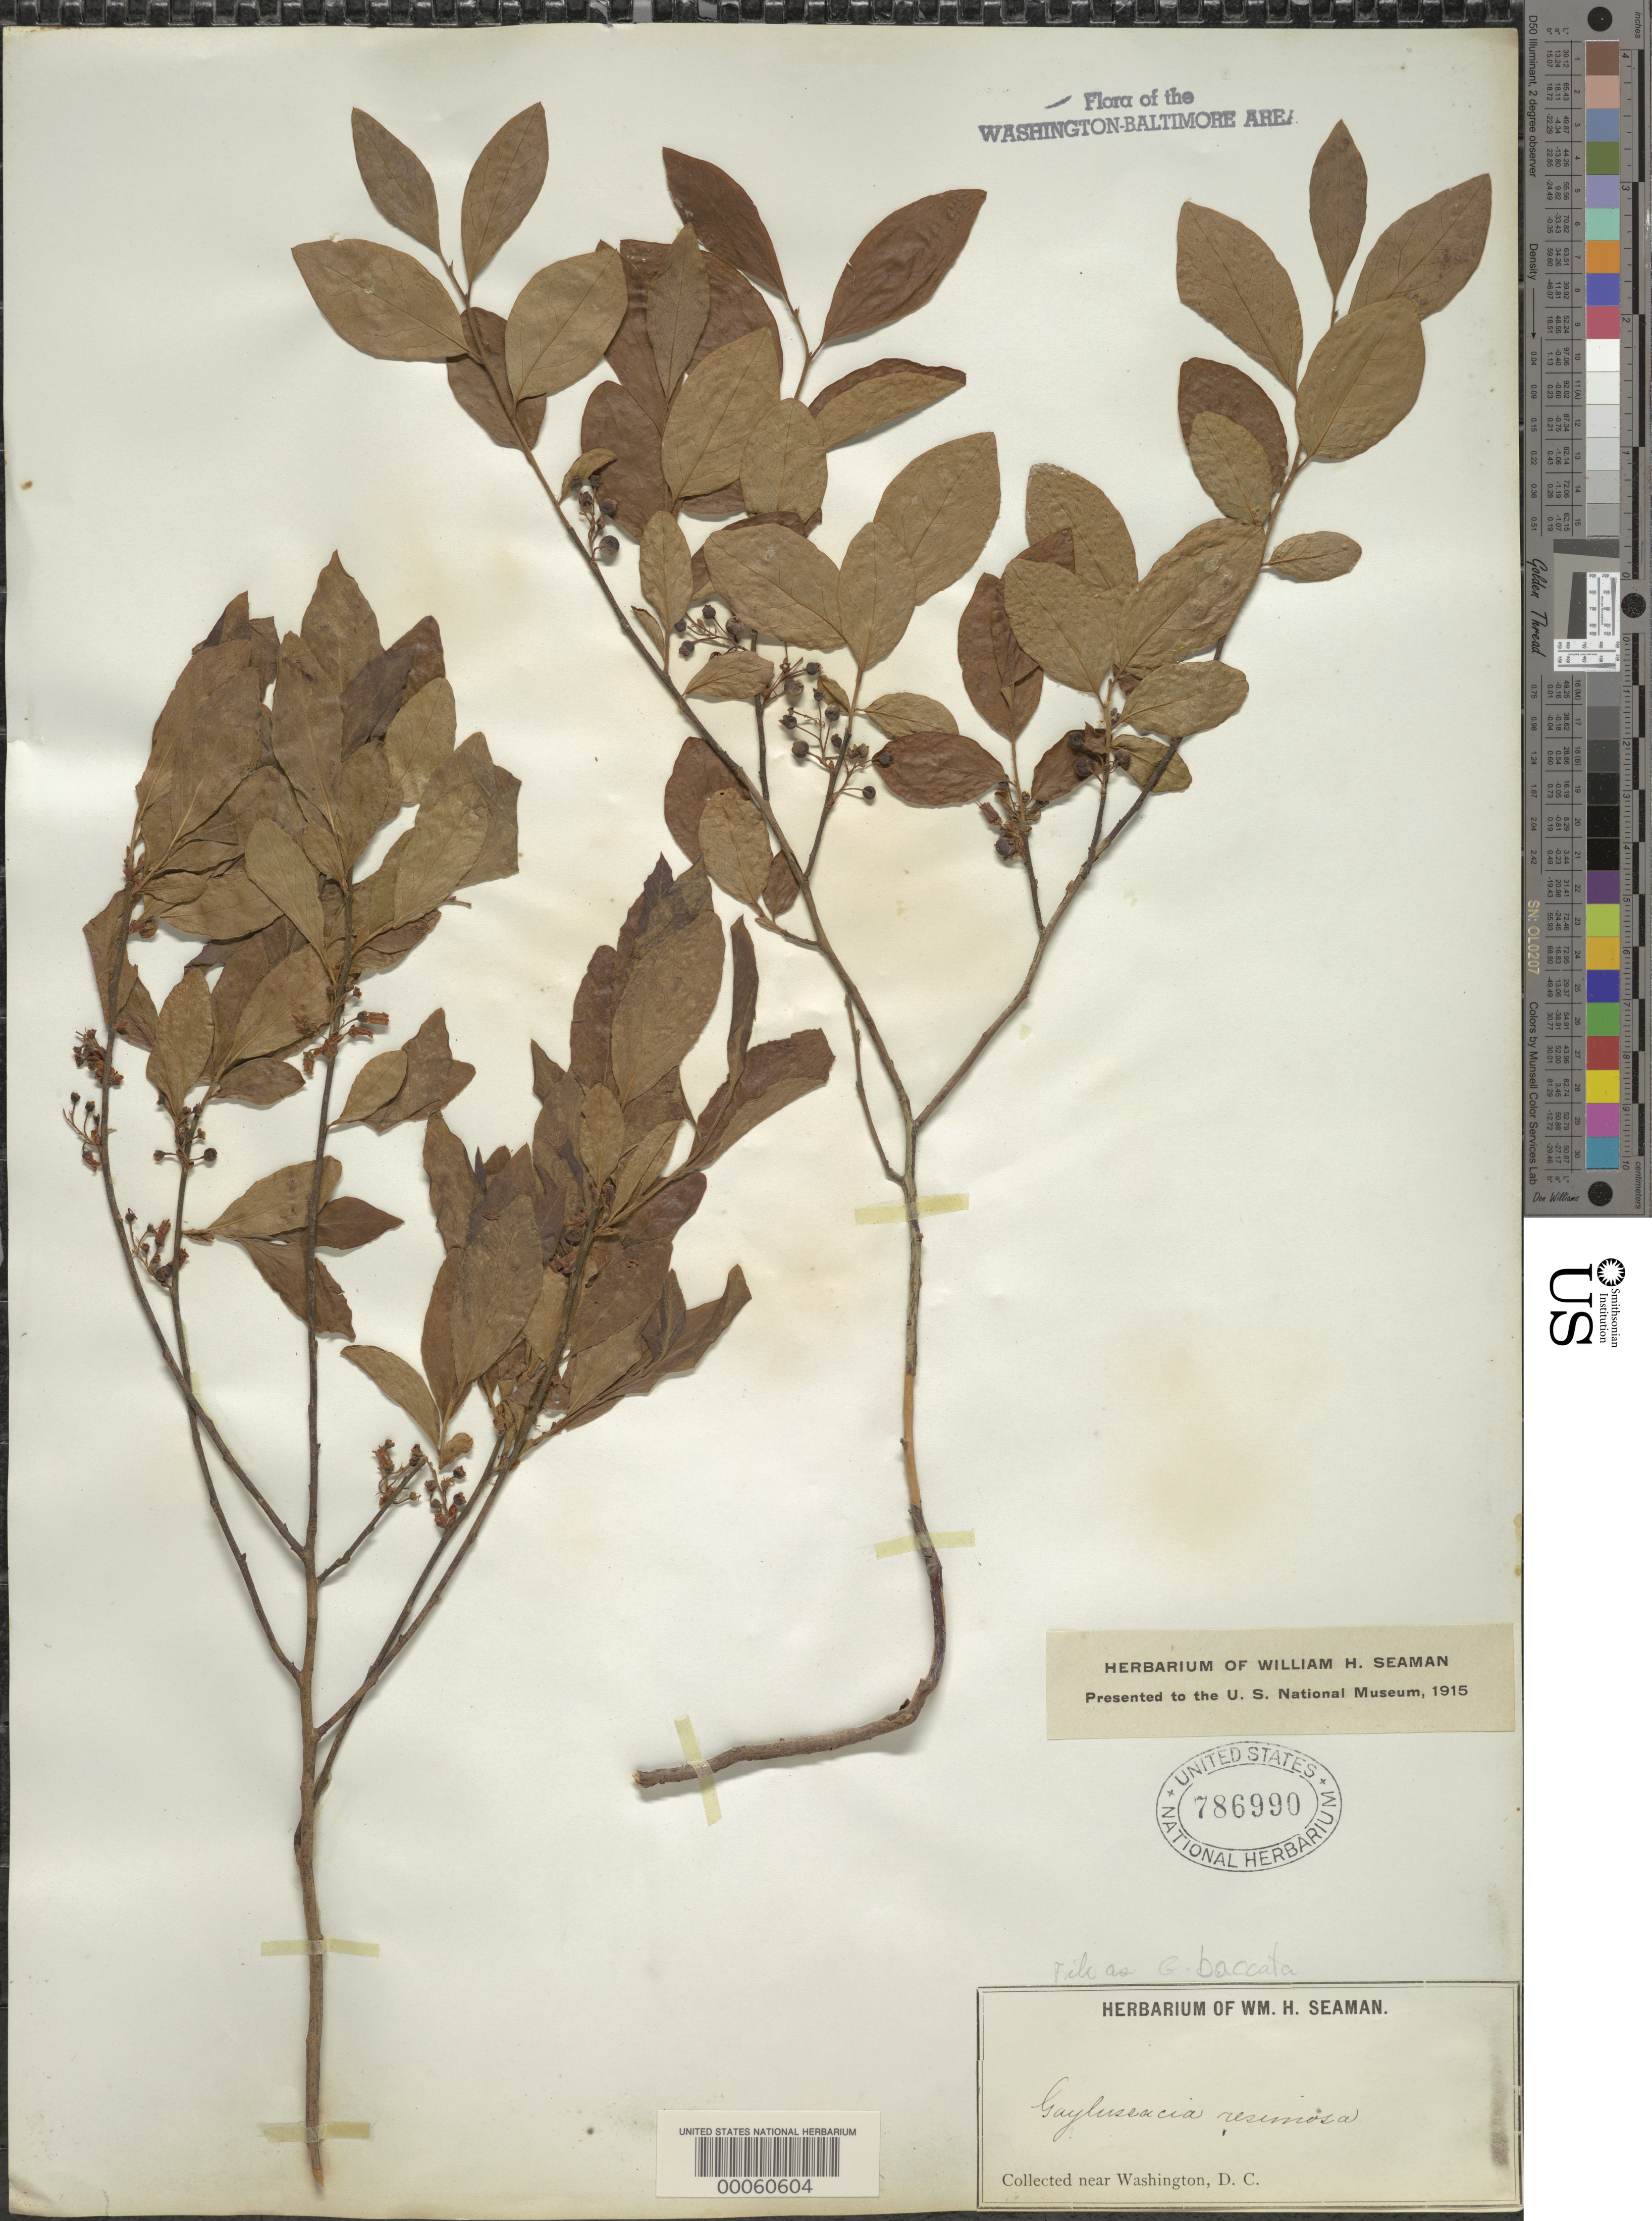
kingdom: Plantae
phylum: Tracheophyta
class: Magnoliopsida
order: Ericales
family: Ericaceae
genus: Gaylussacia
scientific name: Gaylussacia baccata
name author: (Wangenh.) K. Koch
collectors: W. Seaman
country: United States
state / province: District of Columbia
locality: Washington DC Area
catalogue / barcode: US 786990